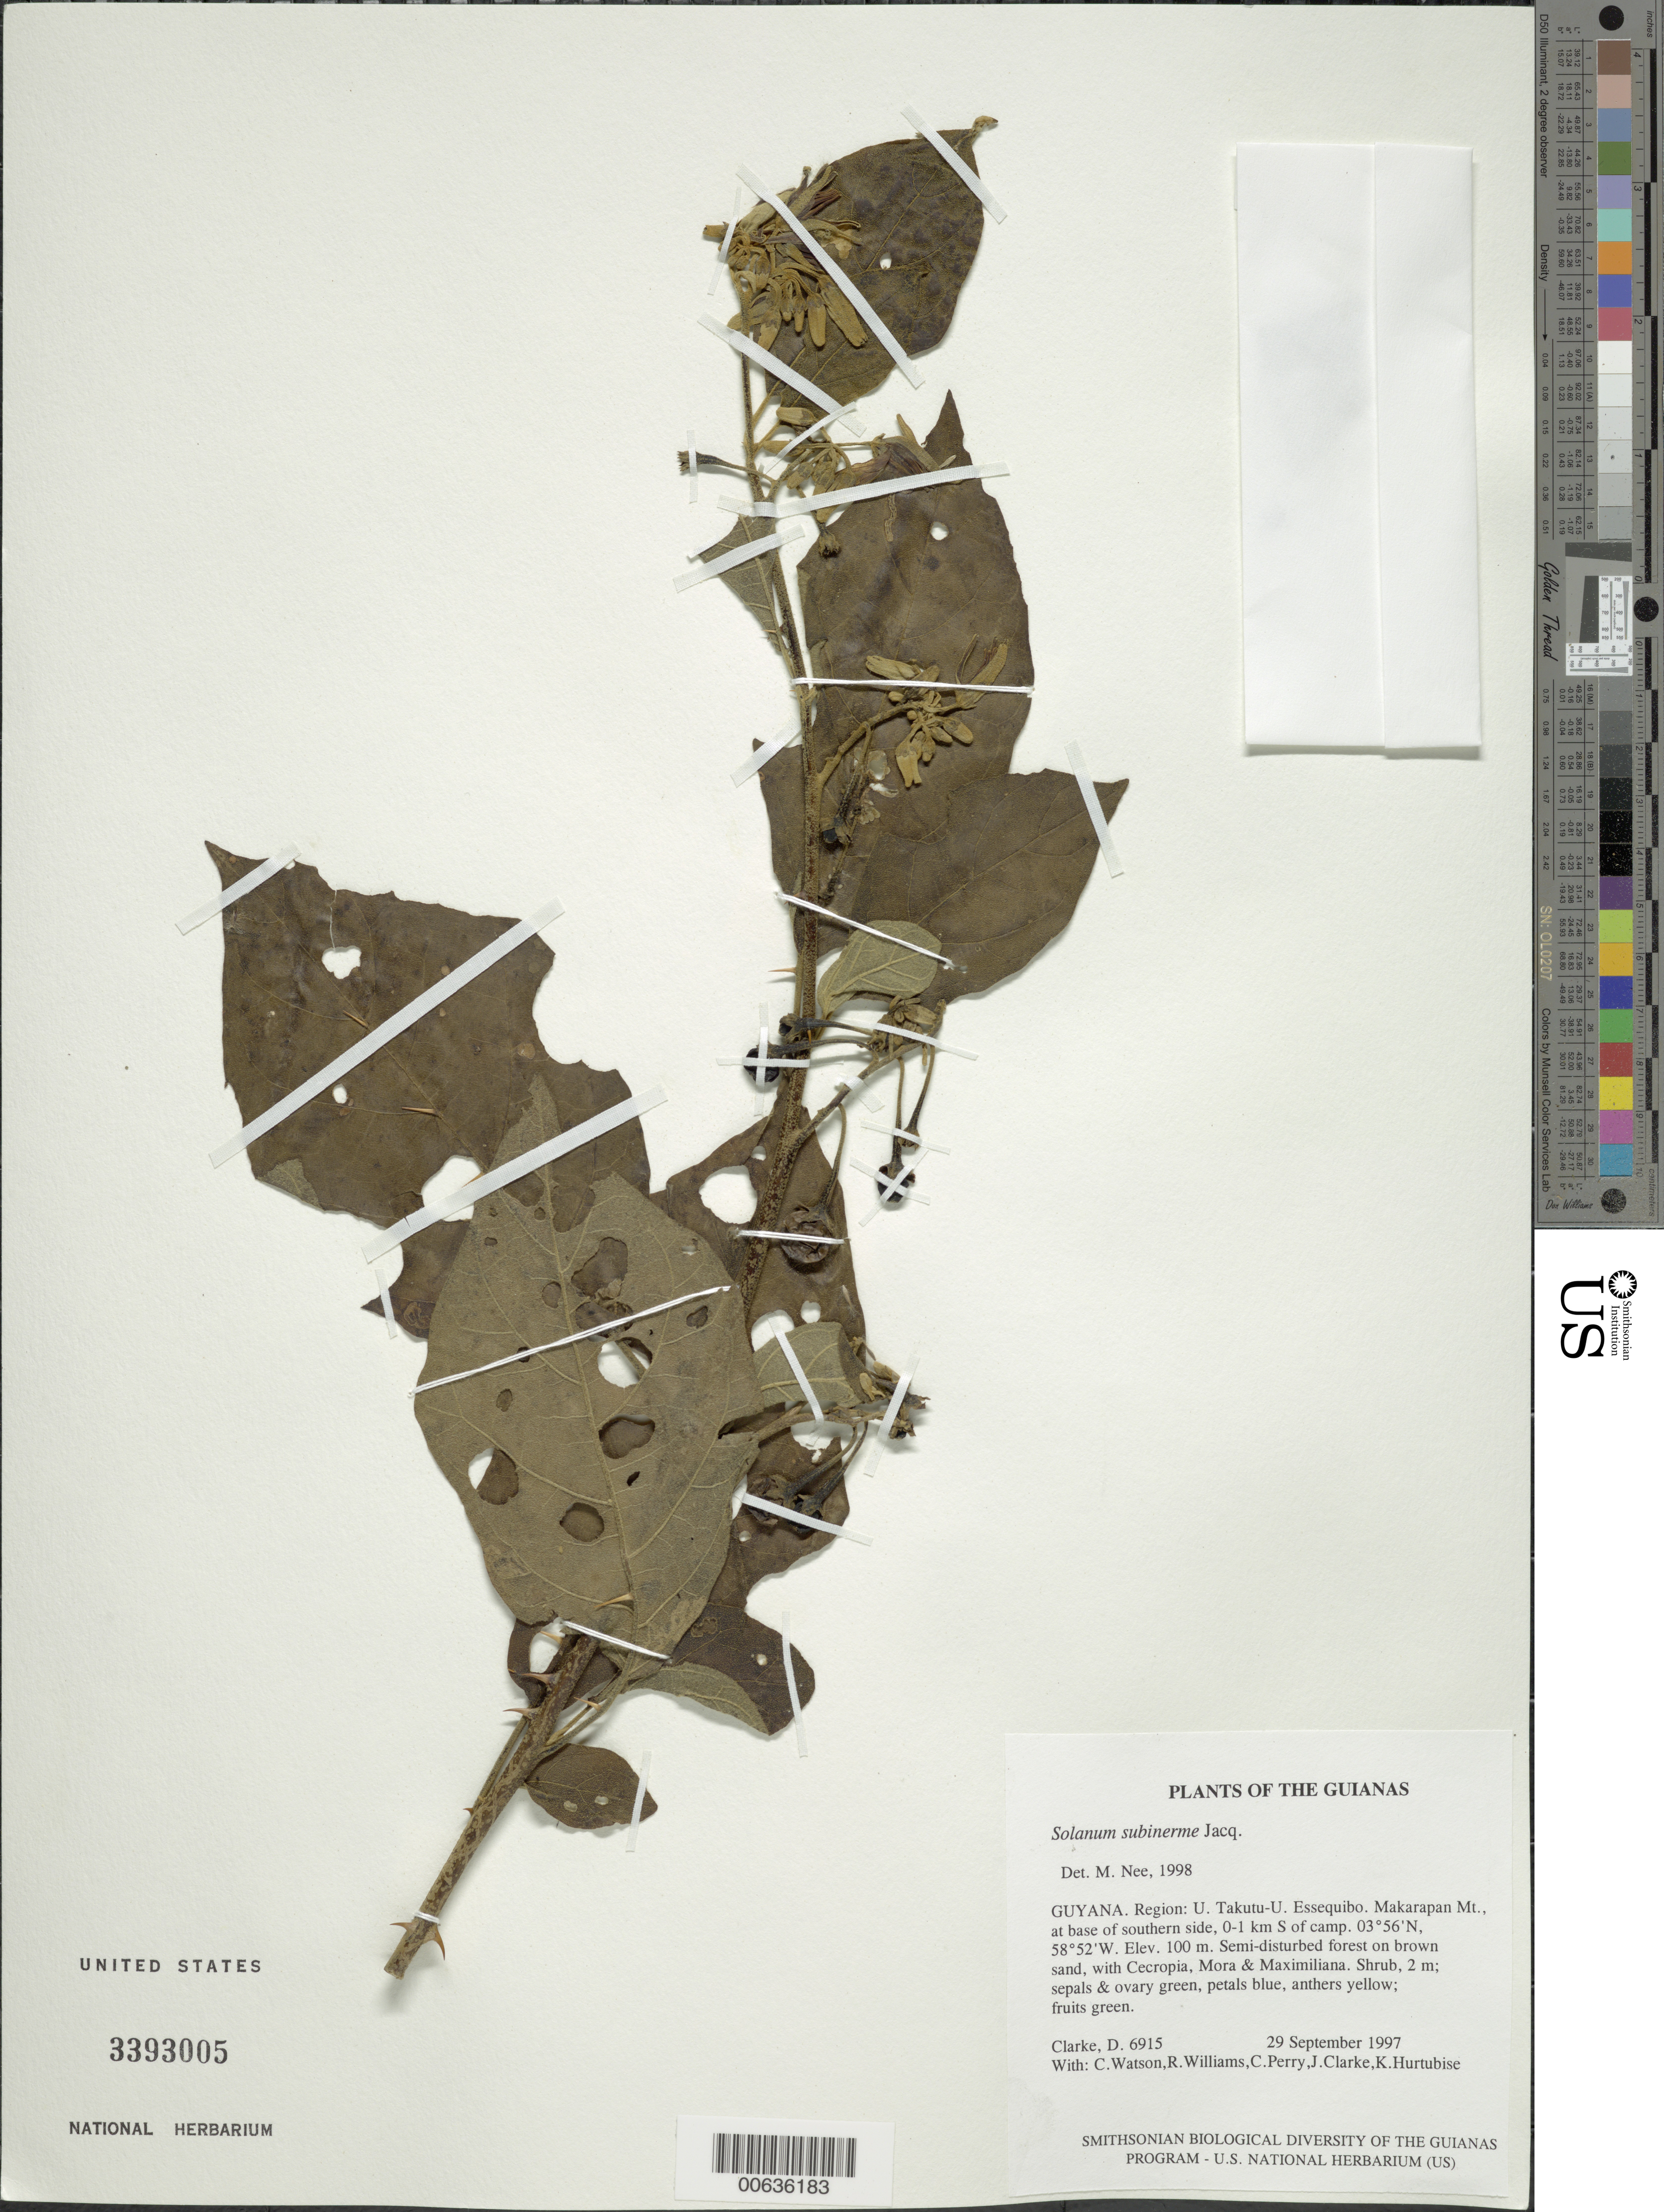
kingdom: Plantae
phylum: Tracheophyta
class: Magnoliopsida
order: Solanales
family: Solanaceae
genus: Solanum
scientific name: Solanum subinerme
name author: Jacq.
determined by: Nee, Michael H.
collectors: H. D. Clarke, C. Watson, R. Williams, C. Perry, J. Clarke & K. Hurtubise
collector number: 6915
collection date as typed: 9 Sep 1997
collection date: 1997-09-09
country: Guyana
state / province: U. Takutu-U. Essequibo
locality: Makarapan Mt., at base of southern side, 0-1 km S of camp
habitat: Semi-disturbed forest on brown sand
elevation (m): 100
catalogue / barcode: US 3393005